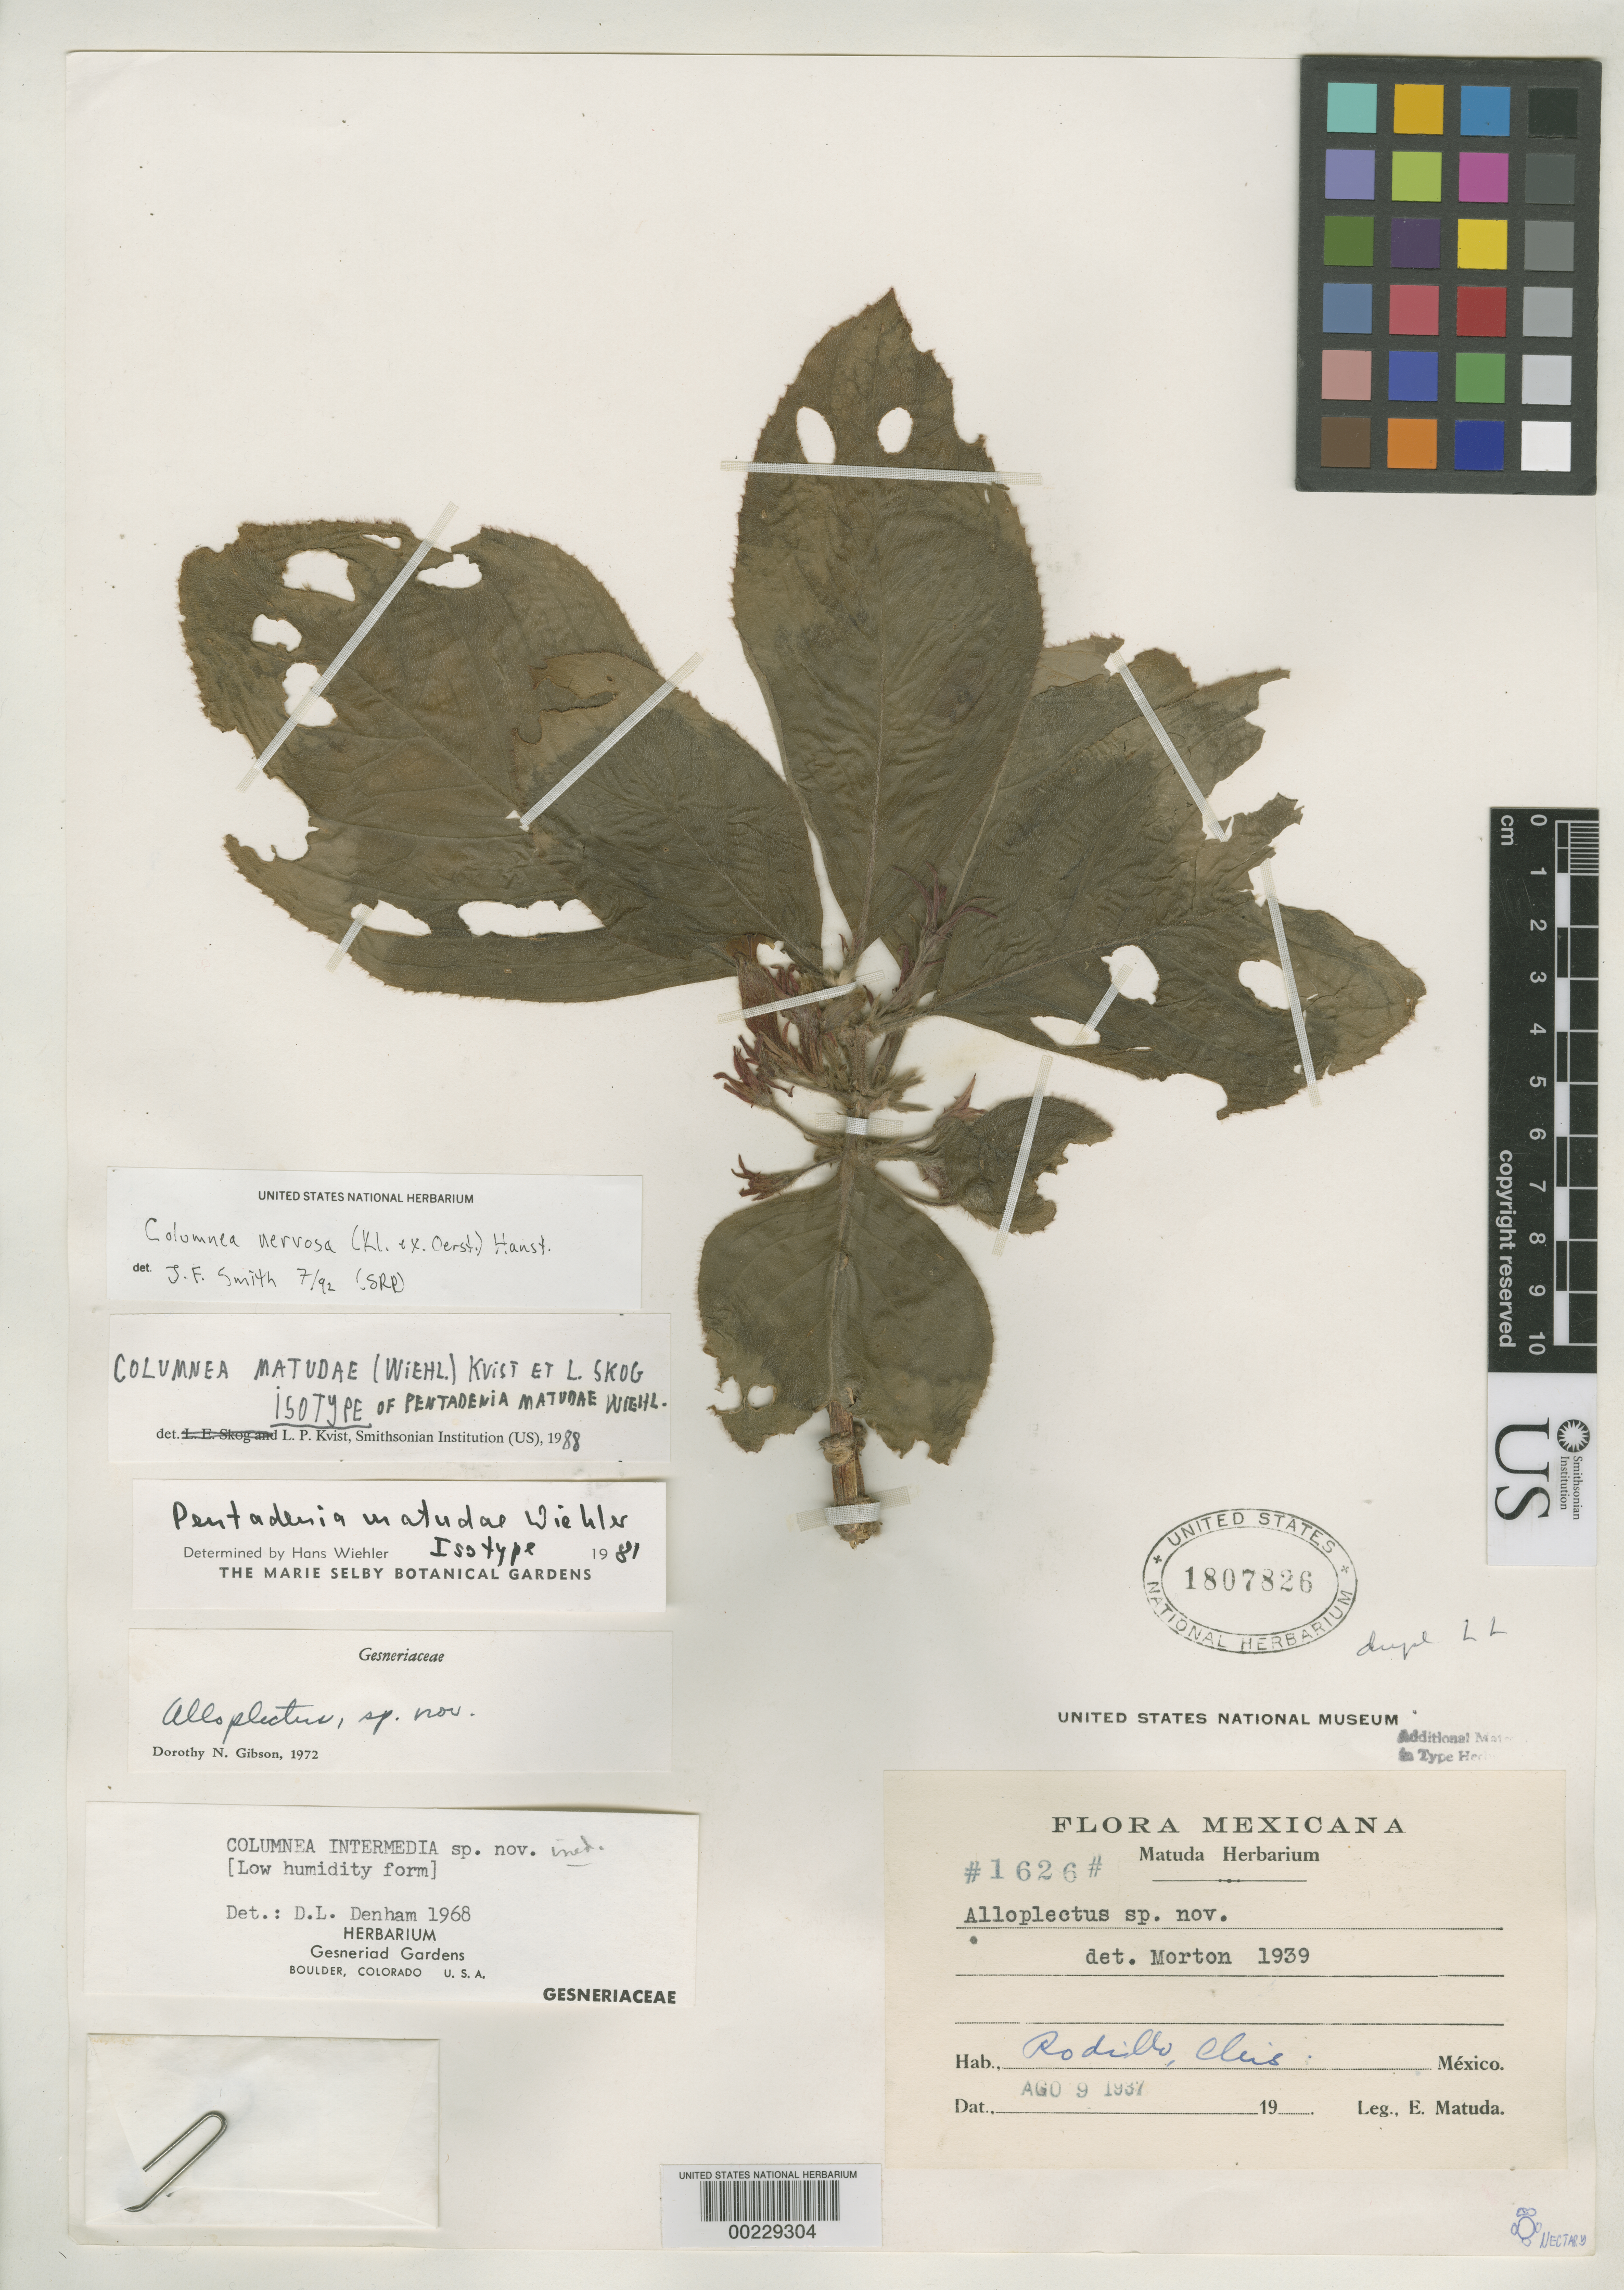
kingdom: Plantae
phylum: Tracheophyta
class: Magnoliopsida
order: Lamiales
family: Gesneriaceae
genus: Pentadenia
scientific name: Pentadenia matudae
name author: Wiehler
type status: Isotype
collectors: E. Matuda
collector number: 1626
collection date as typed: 09 Aug 1937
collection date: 1937-08-09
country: Mexico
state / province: Chiapas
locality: Rodillo.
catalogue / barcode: US 1807826